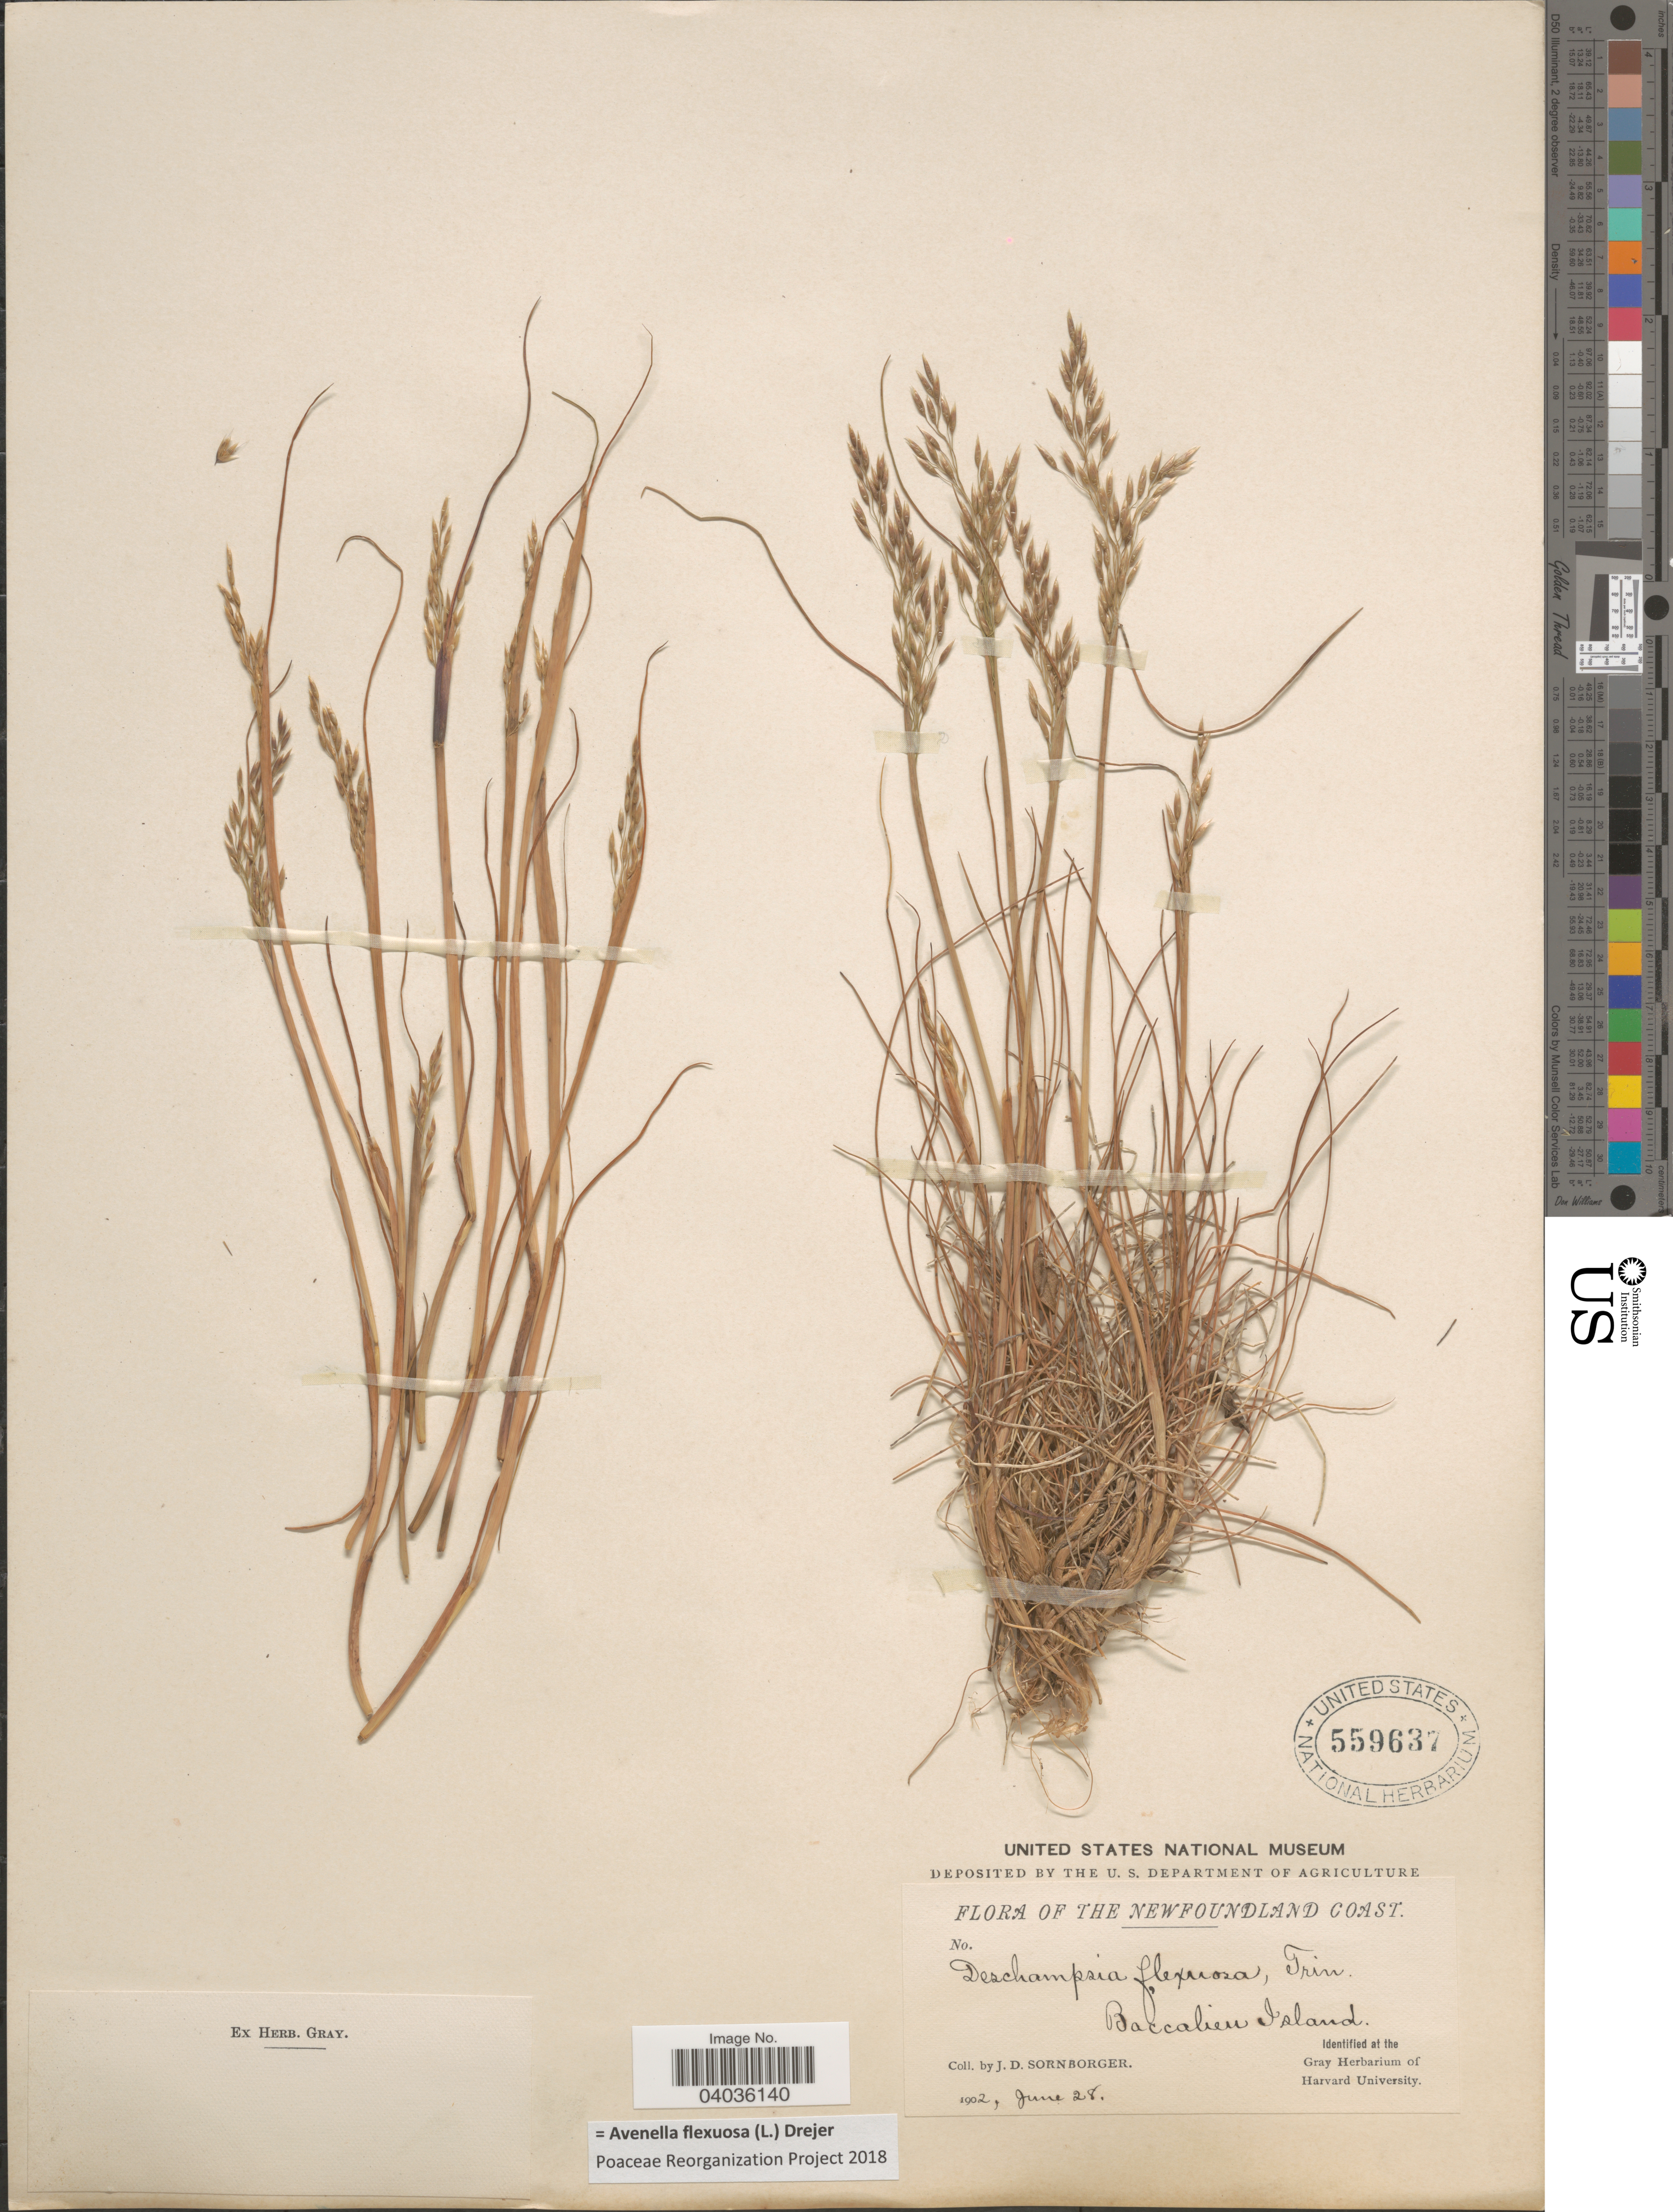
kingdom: Plantae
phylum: Tracheophyta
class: Liliopsida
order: Poales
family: Poaceae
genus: Avenella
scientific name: Avenella flexuosa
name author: (L.) Drejer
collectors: J. Sornborger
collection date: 1902-06-28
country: Canada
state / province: Newfoundland and Labrador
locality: Newfoundland Coast. Baccalieu Island.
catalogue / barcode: US 559637